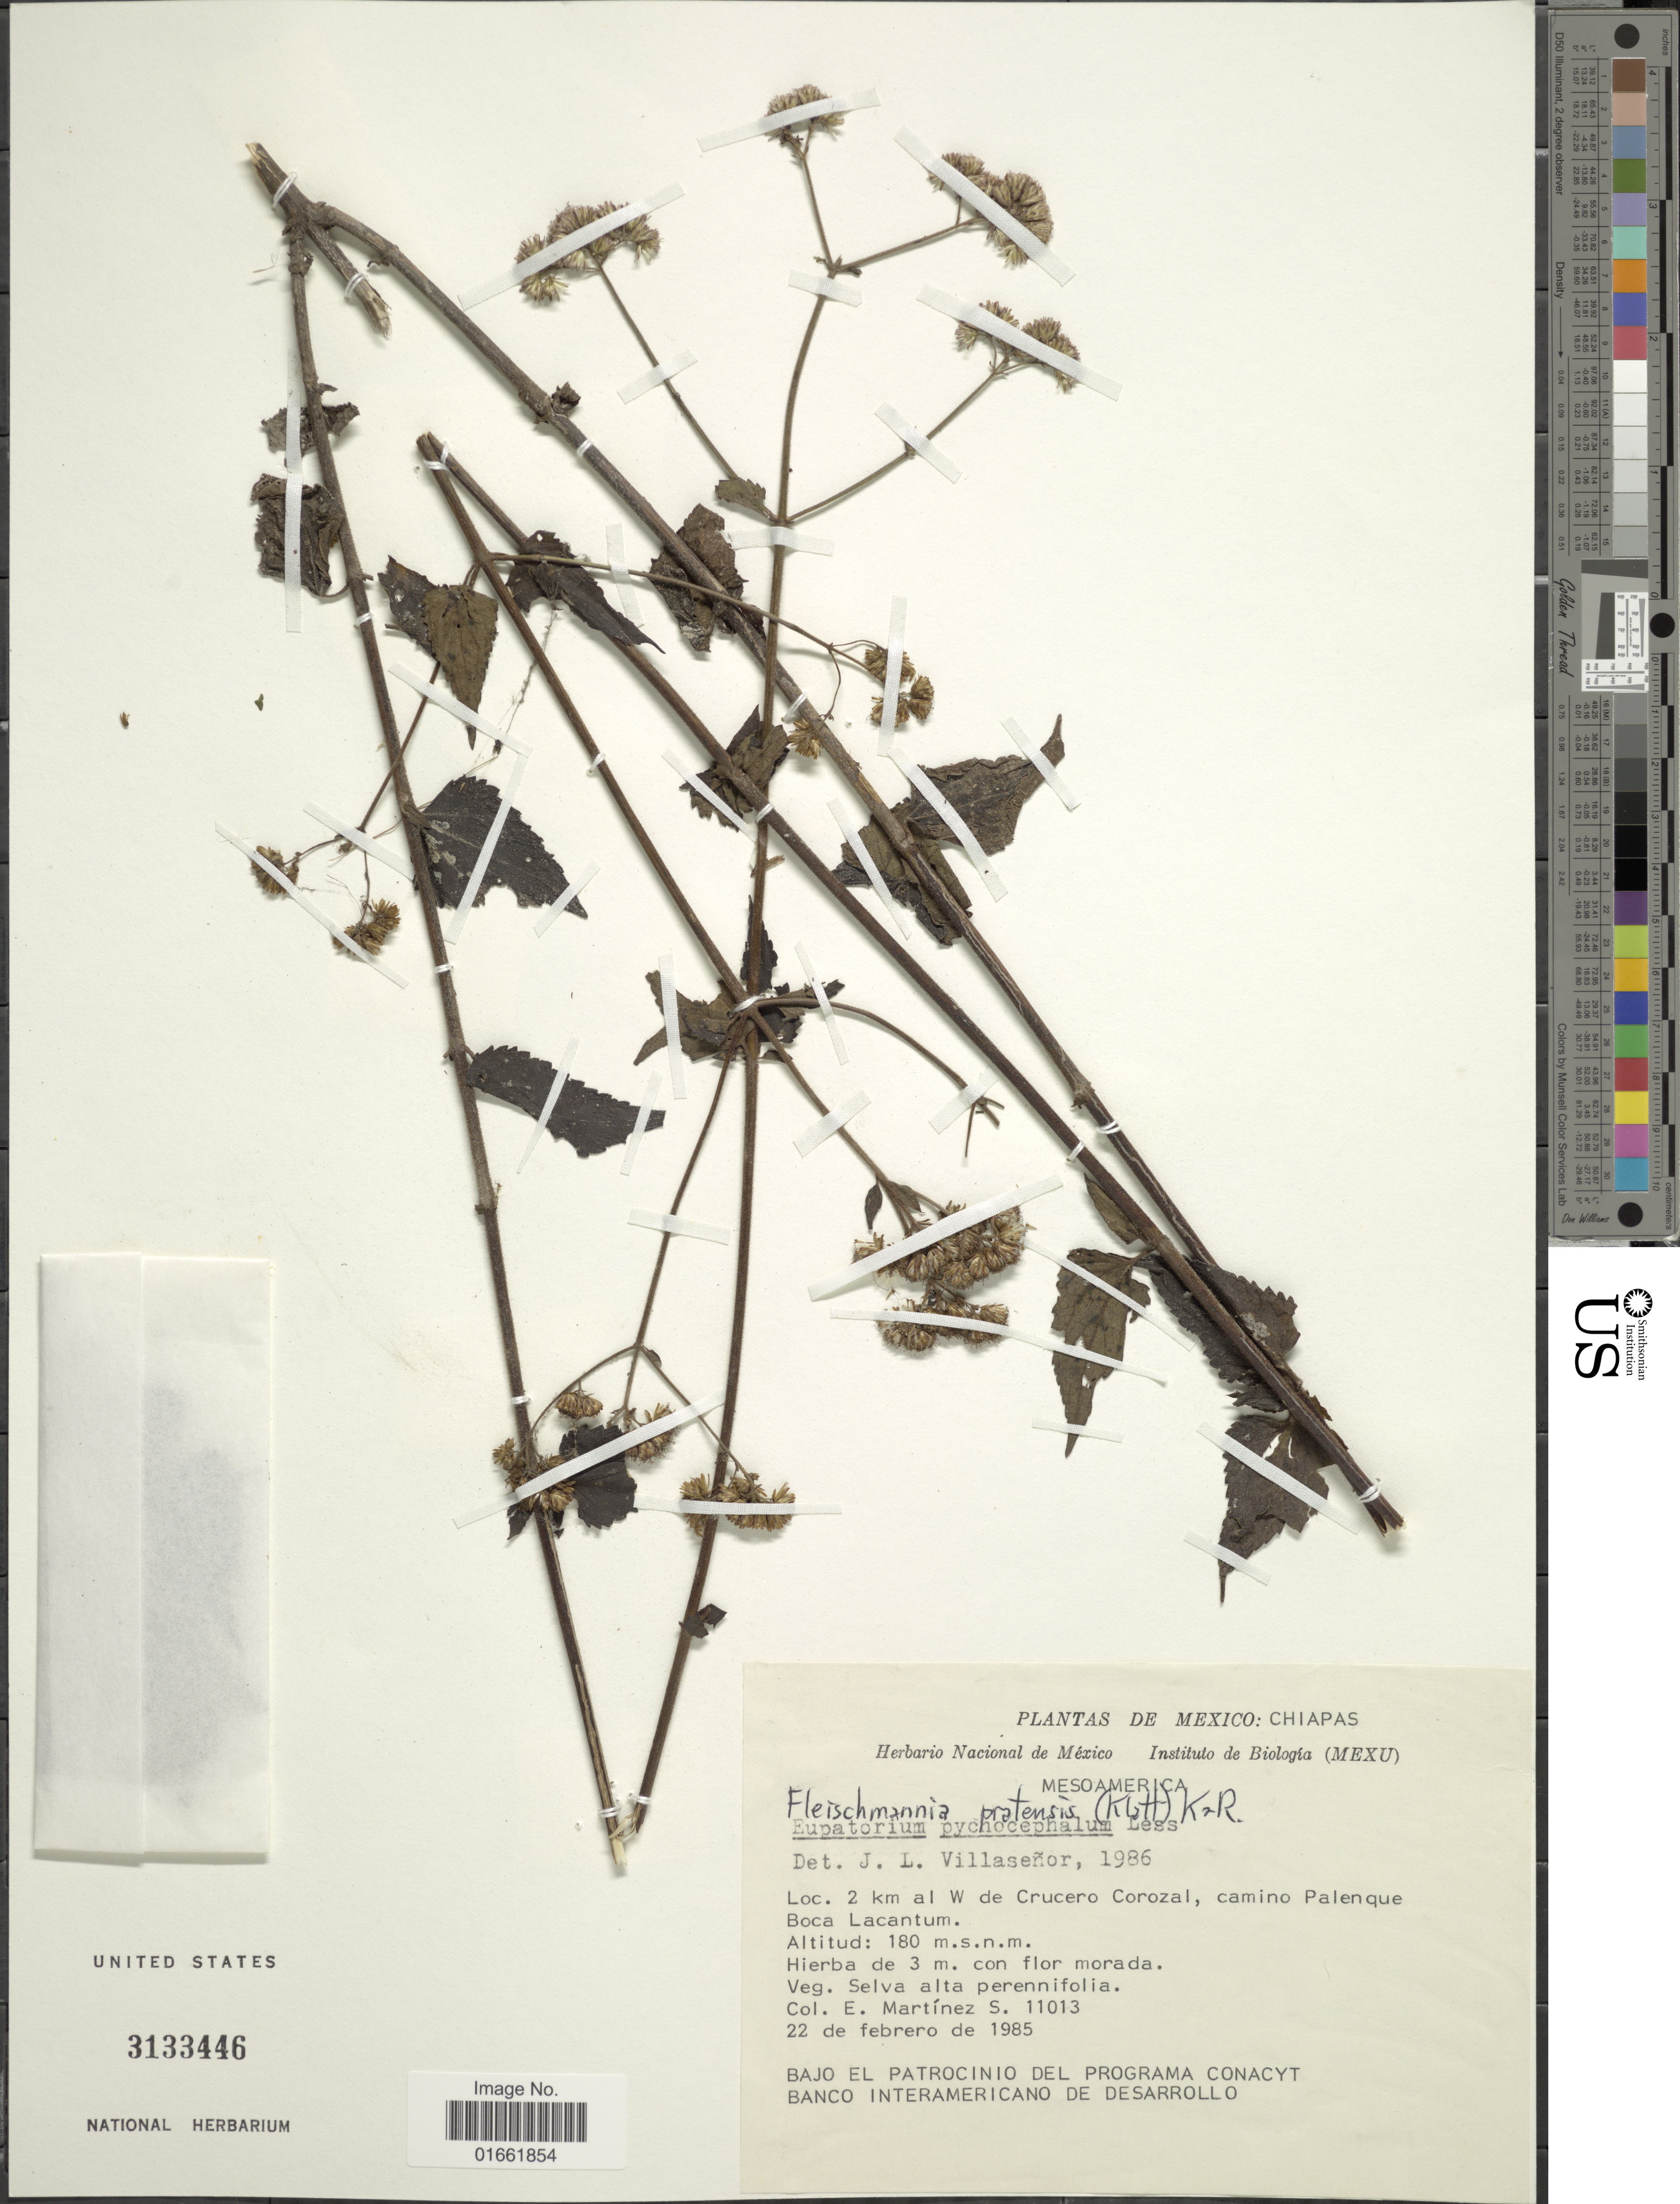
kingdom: Plantae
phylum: Tracheophyta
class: Magnoliopsida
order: Asterales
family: Asteraceae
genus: Fleischmannia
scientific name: Fleischmannia pratensis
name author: (Klatt) R.M. King & H. Rob.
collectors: E. M. Martínez S.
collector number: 11013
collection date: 1985-02-22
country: Mexico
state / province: Chiapas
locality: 2 km al W de Crucero Corozal, camino Palenque Boca Lacantum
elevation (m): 180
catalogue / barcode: US 3133446